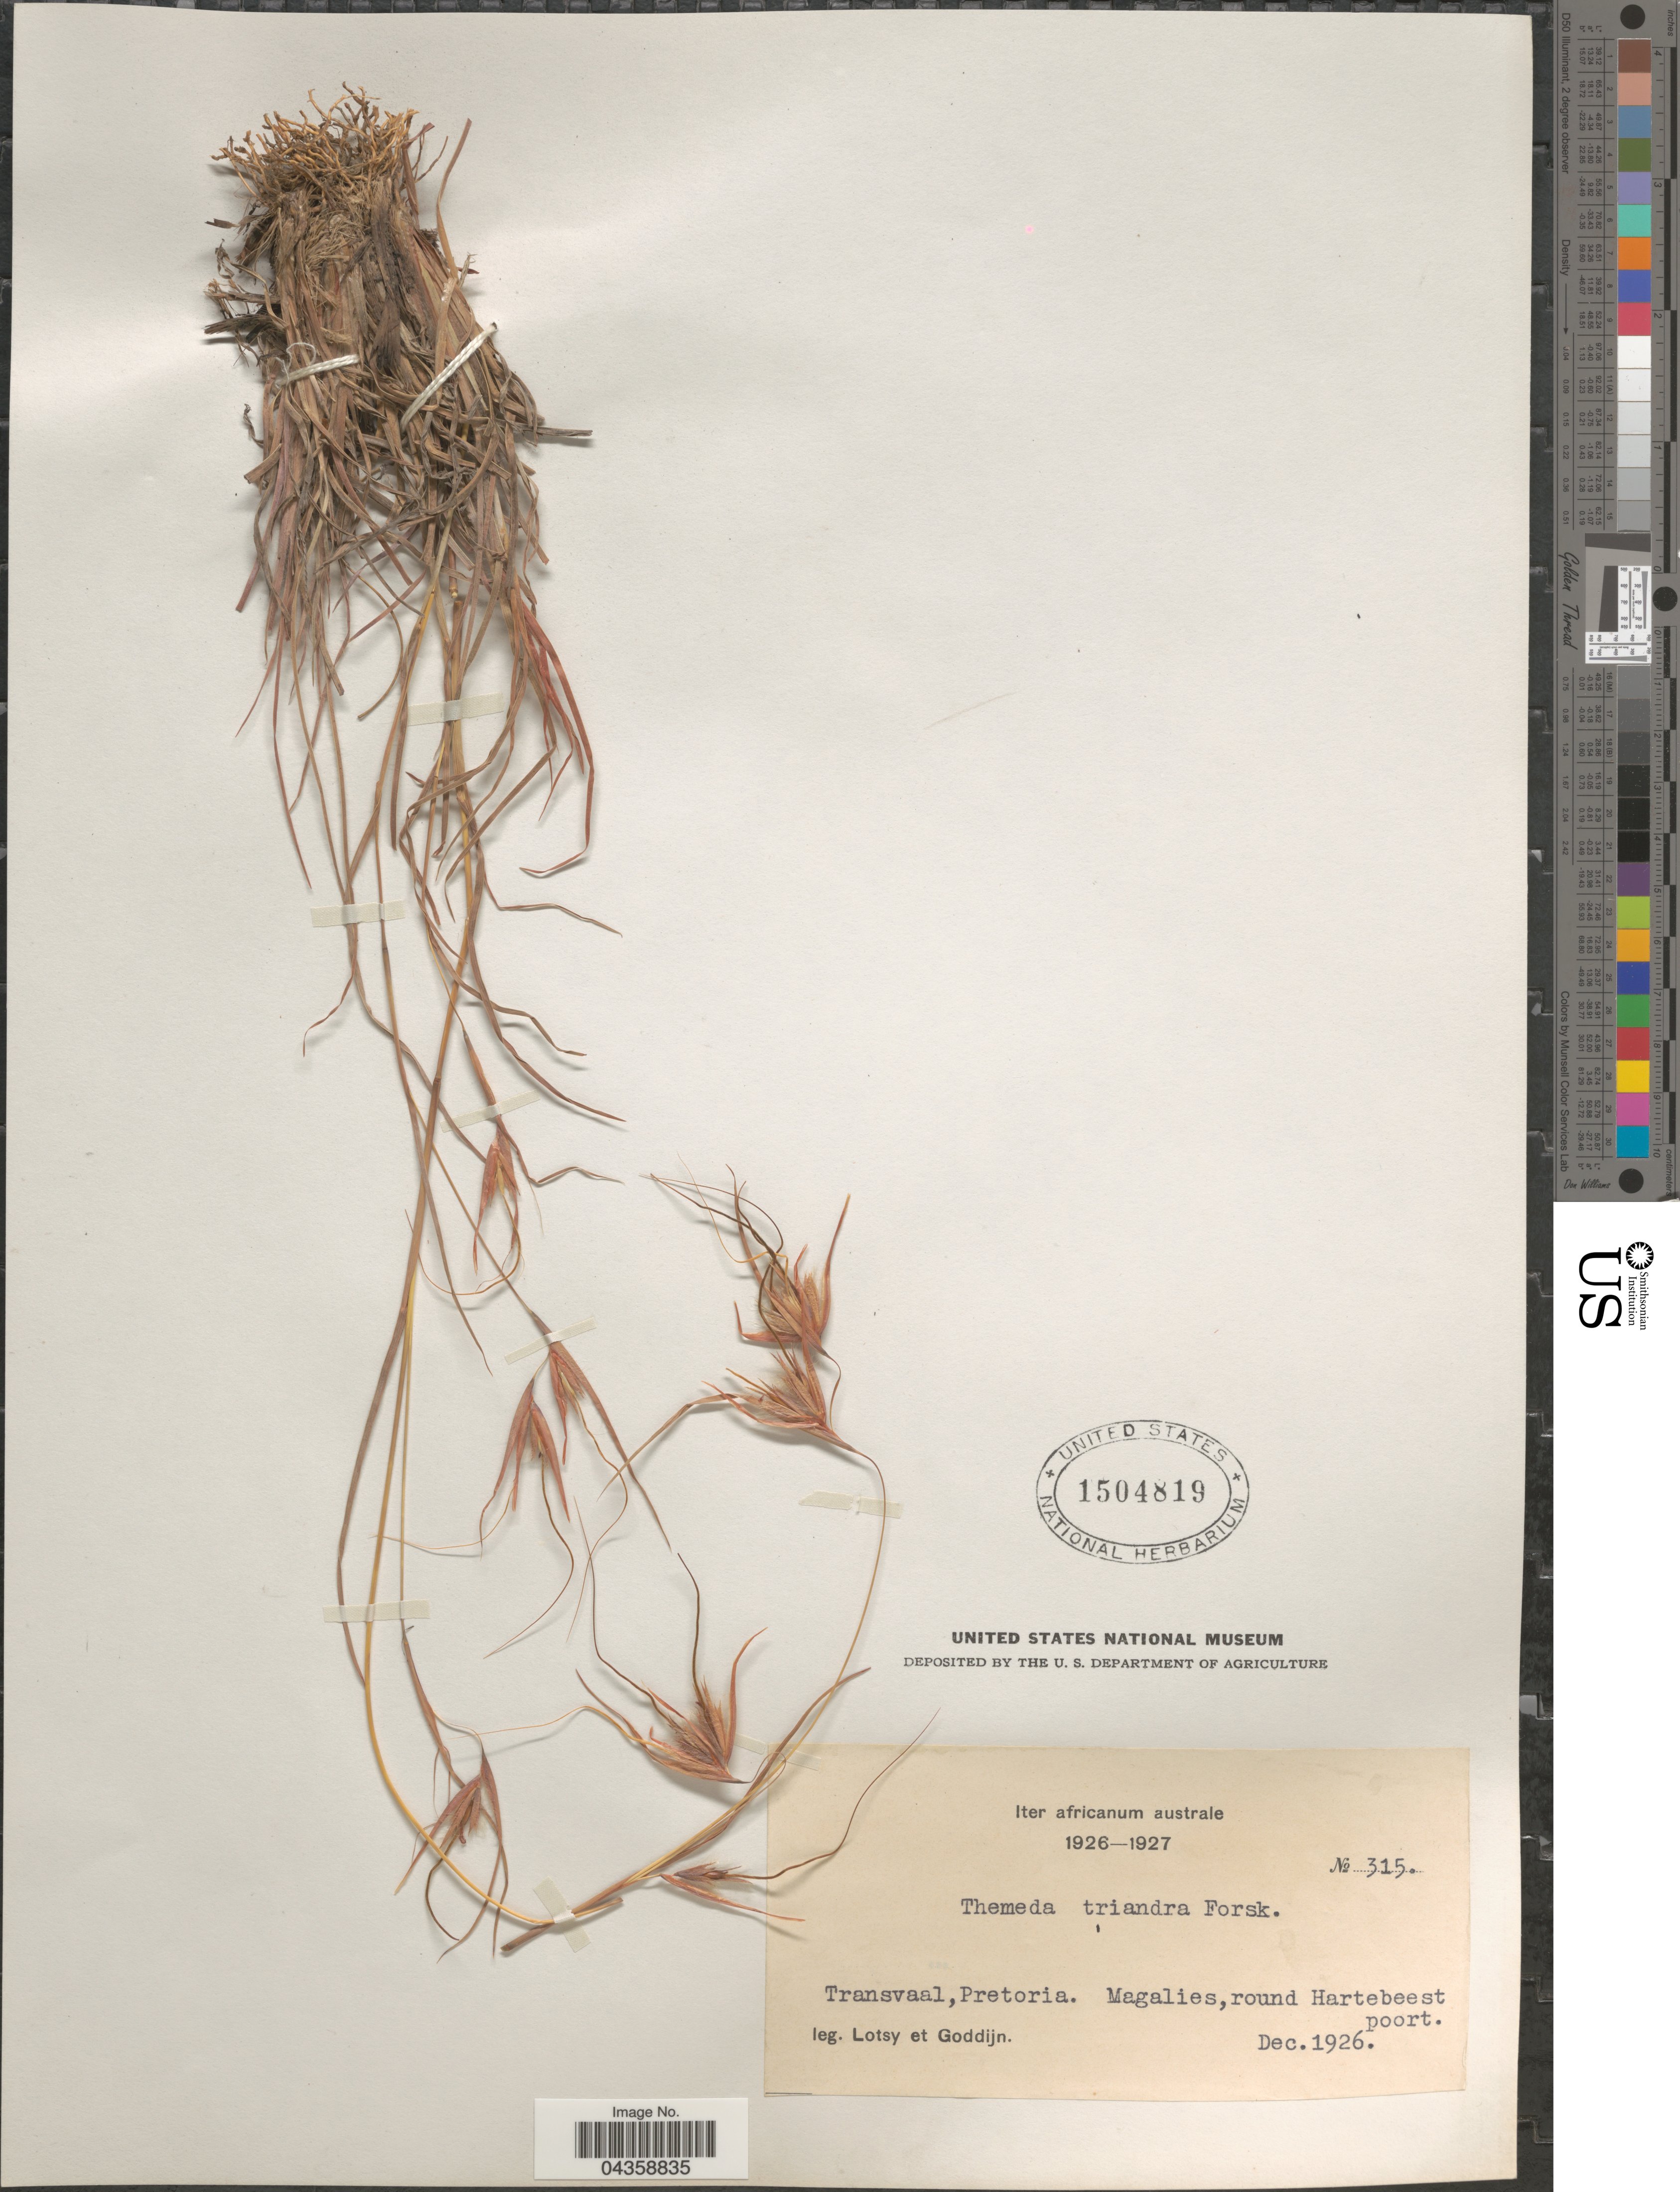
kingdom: Plantae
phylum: Tracheophyta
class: Liliopsida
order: Poales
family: Poaceae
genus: Themeda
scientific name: Themeda triandra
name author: Forssk.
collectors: Lotsy & Goddijn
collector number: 315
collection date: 1926-12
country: South Africa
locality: Iter africanum australe 1926-1927. Transvaal, Pretoria. Magalies, round Hartebeest poort.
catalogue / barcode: US 1504819